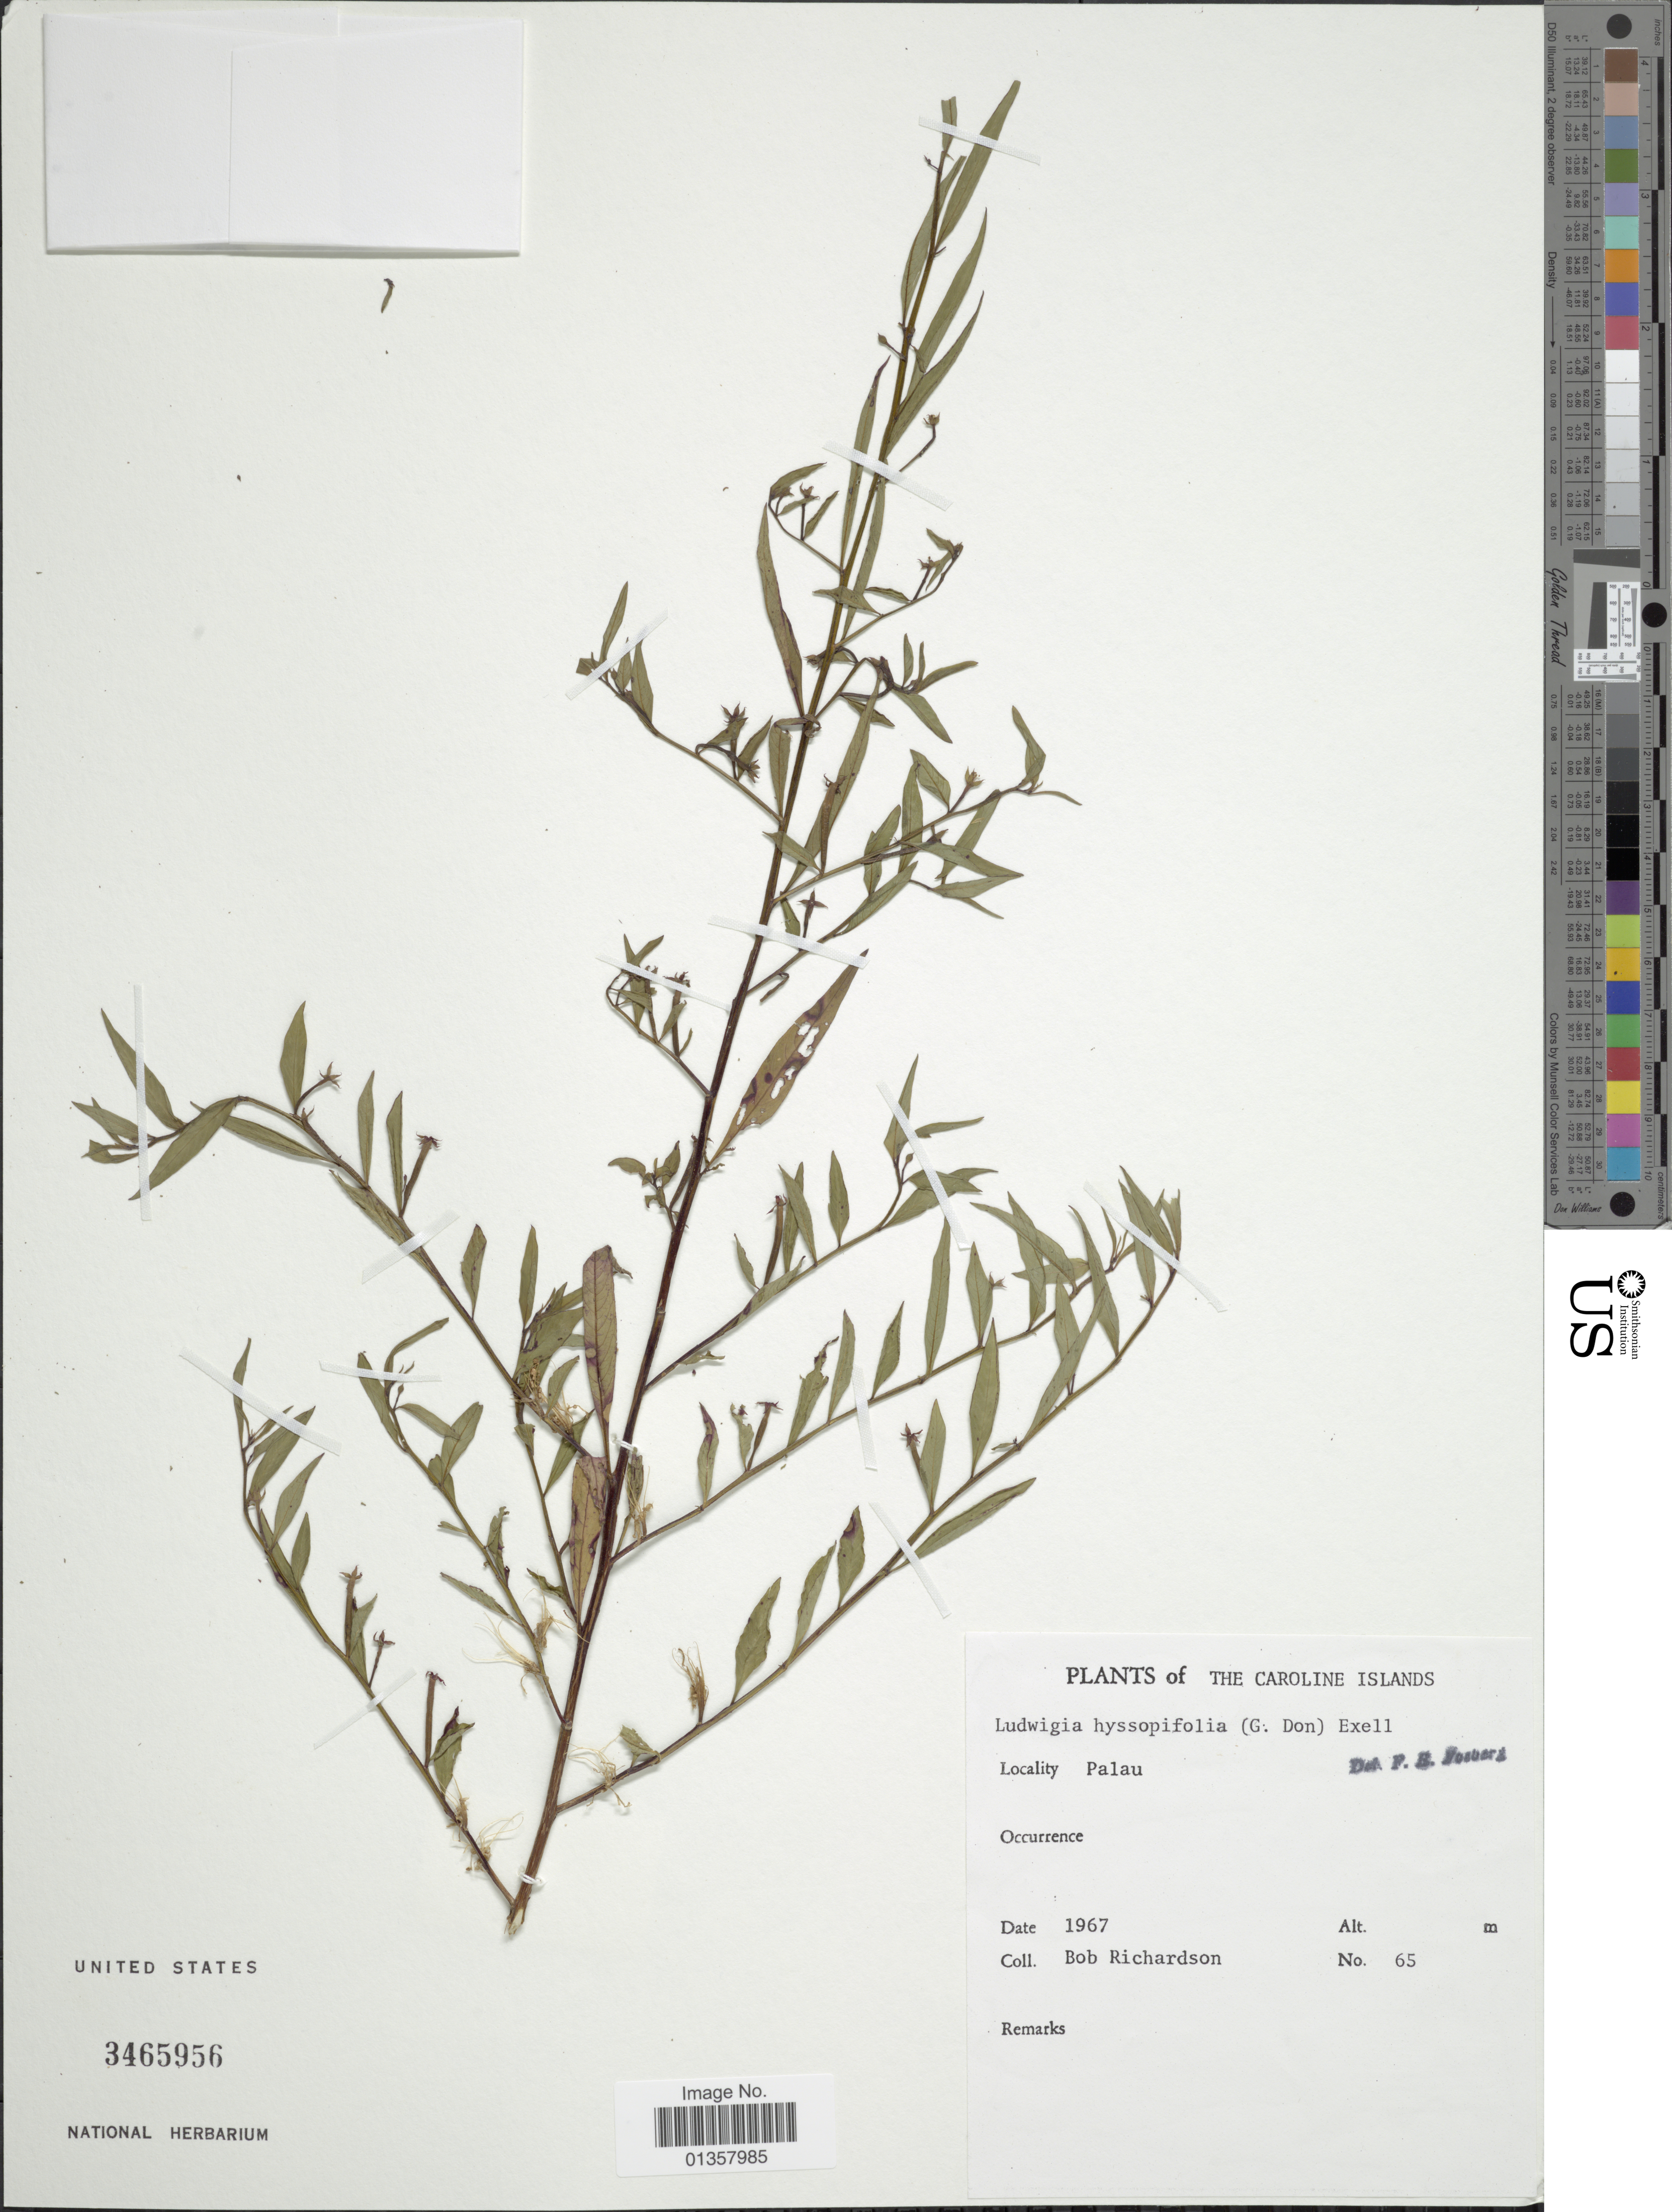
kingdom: Plantae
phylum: Tracheophyta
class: Magnoliopsida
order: Myrtales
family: Onagraceae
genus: Ludwigia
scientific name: Ludwigia hyssopifolia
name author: (G. Don) Exell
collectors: B. Richardson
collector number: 65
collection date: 1967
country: Micronesia, Federated States of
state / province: Palau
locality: Caroline Islands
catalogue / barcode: US 3465956